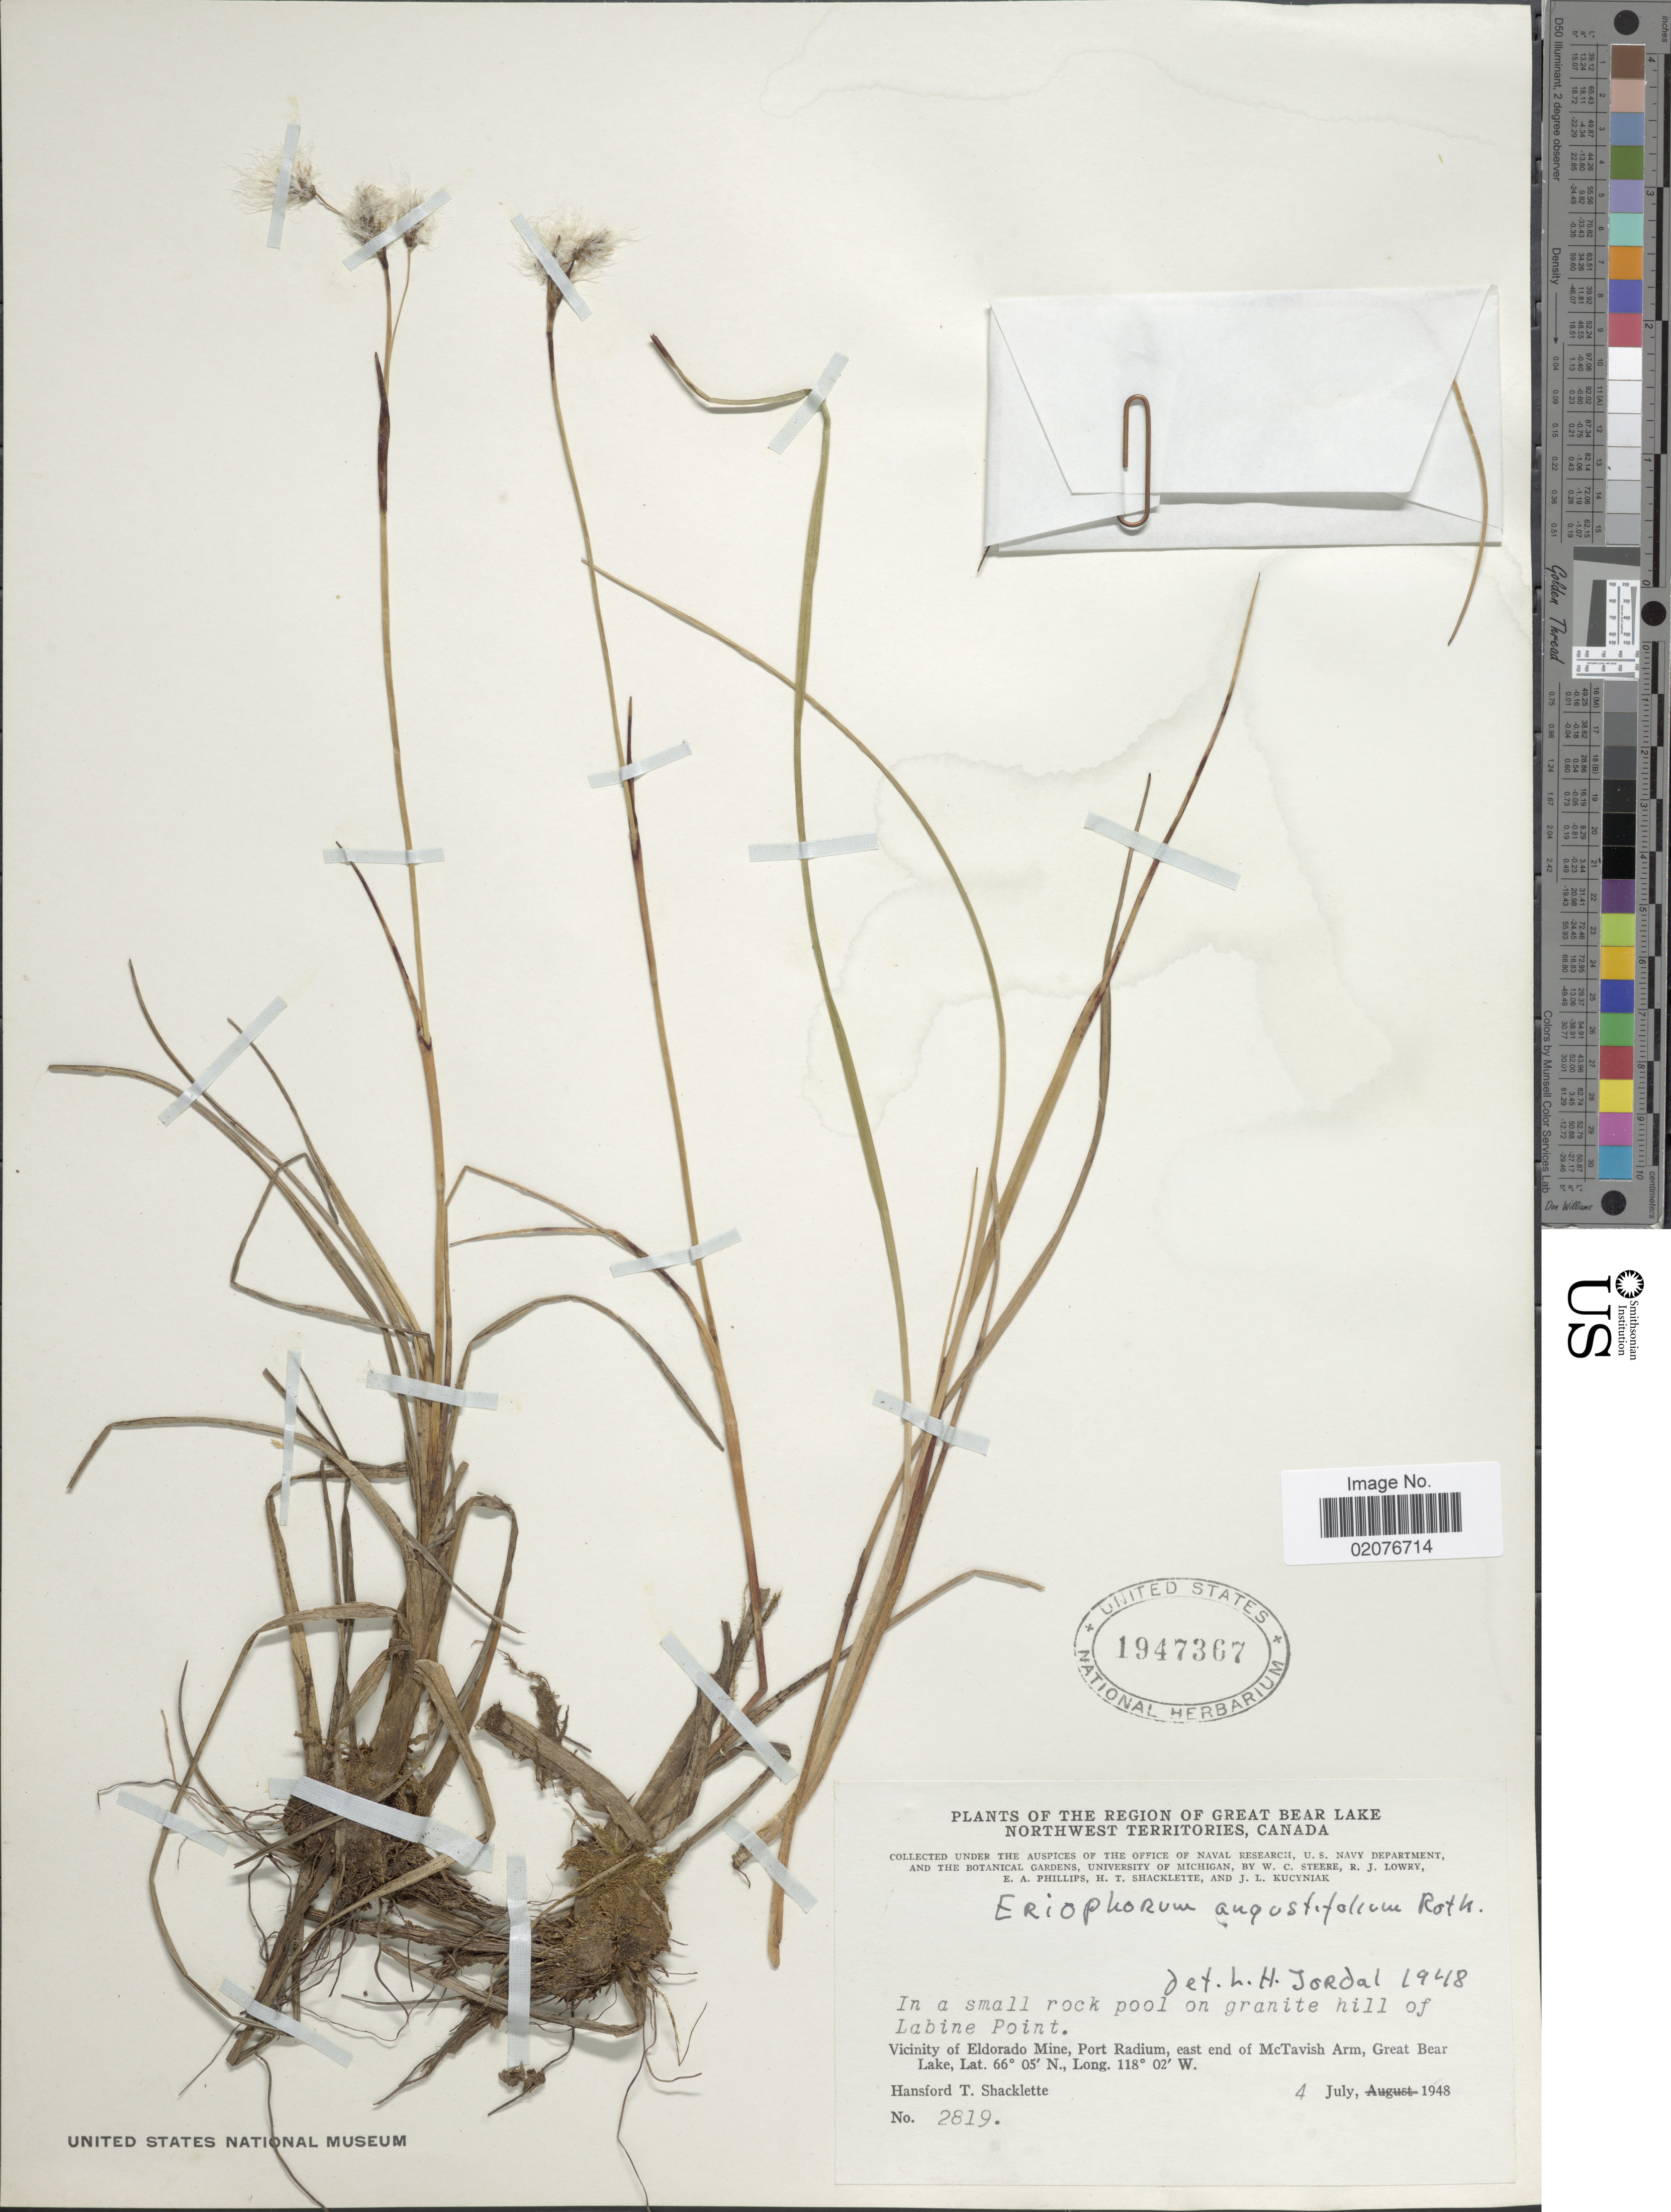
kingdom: Plantae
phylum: Tracheophyta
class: Liliopsida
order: Poales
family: Cyperaceae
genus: Eriophorum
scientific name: Eriophorum angustifolium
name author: Honck.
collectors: H. Shacklette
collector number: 2819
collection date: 1948-07-04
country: Canada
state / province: Northwest Territories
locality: The Region of Great Bear Lake Northwest Territories, In a small rock pool on granite hill of Labine Point, Vicinity of Eldorado Mine, Port Radium, east end of McTavish Arm, Great Bear Lake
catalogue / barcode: US 1947367